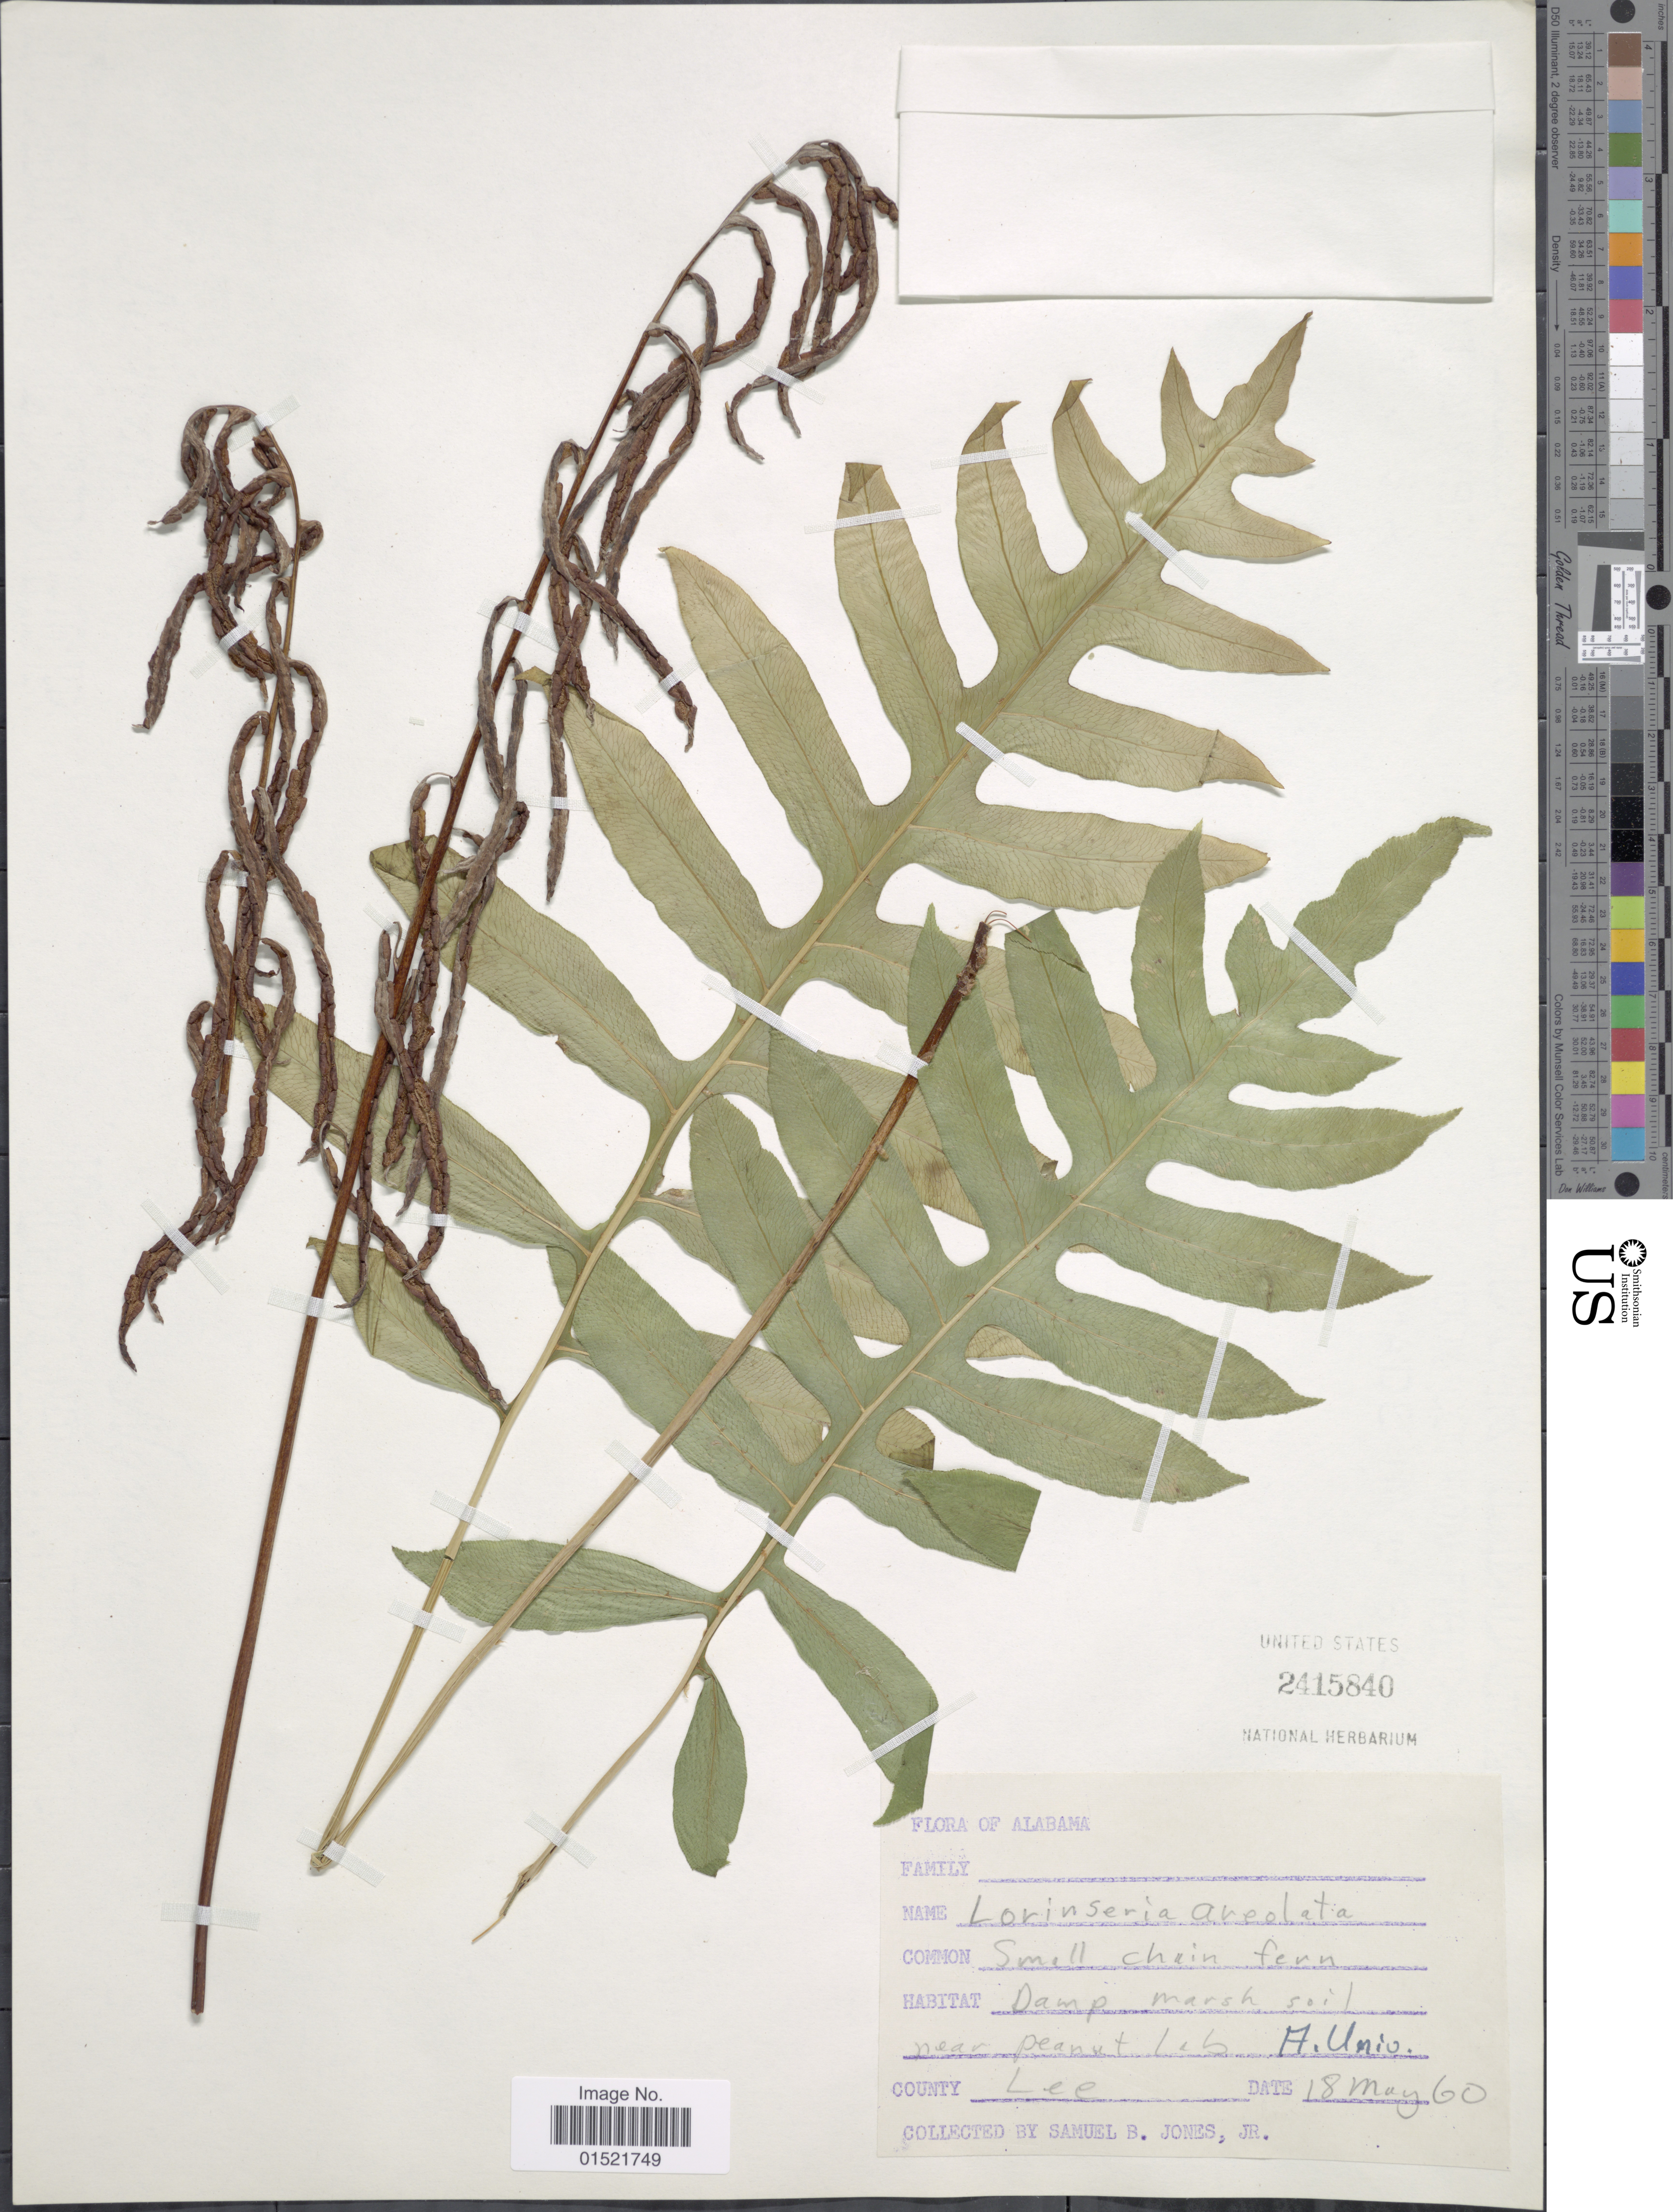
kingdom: Plantae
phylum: Tracheophyta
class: Polypodiopsida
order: Polypodiales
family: Blechnaceae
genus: Woodwardia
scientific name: Woodwardia areolata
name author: (L.) T. Moore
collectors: S. B. Jones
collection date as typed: Transcribed d/m/y: 18/5/60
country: United States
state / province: Alabama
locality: County Lee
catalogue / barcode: US 2415840